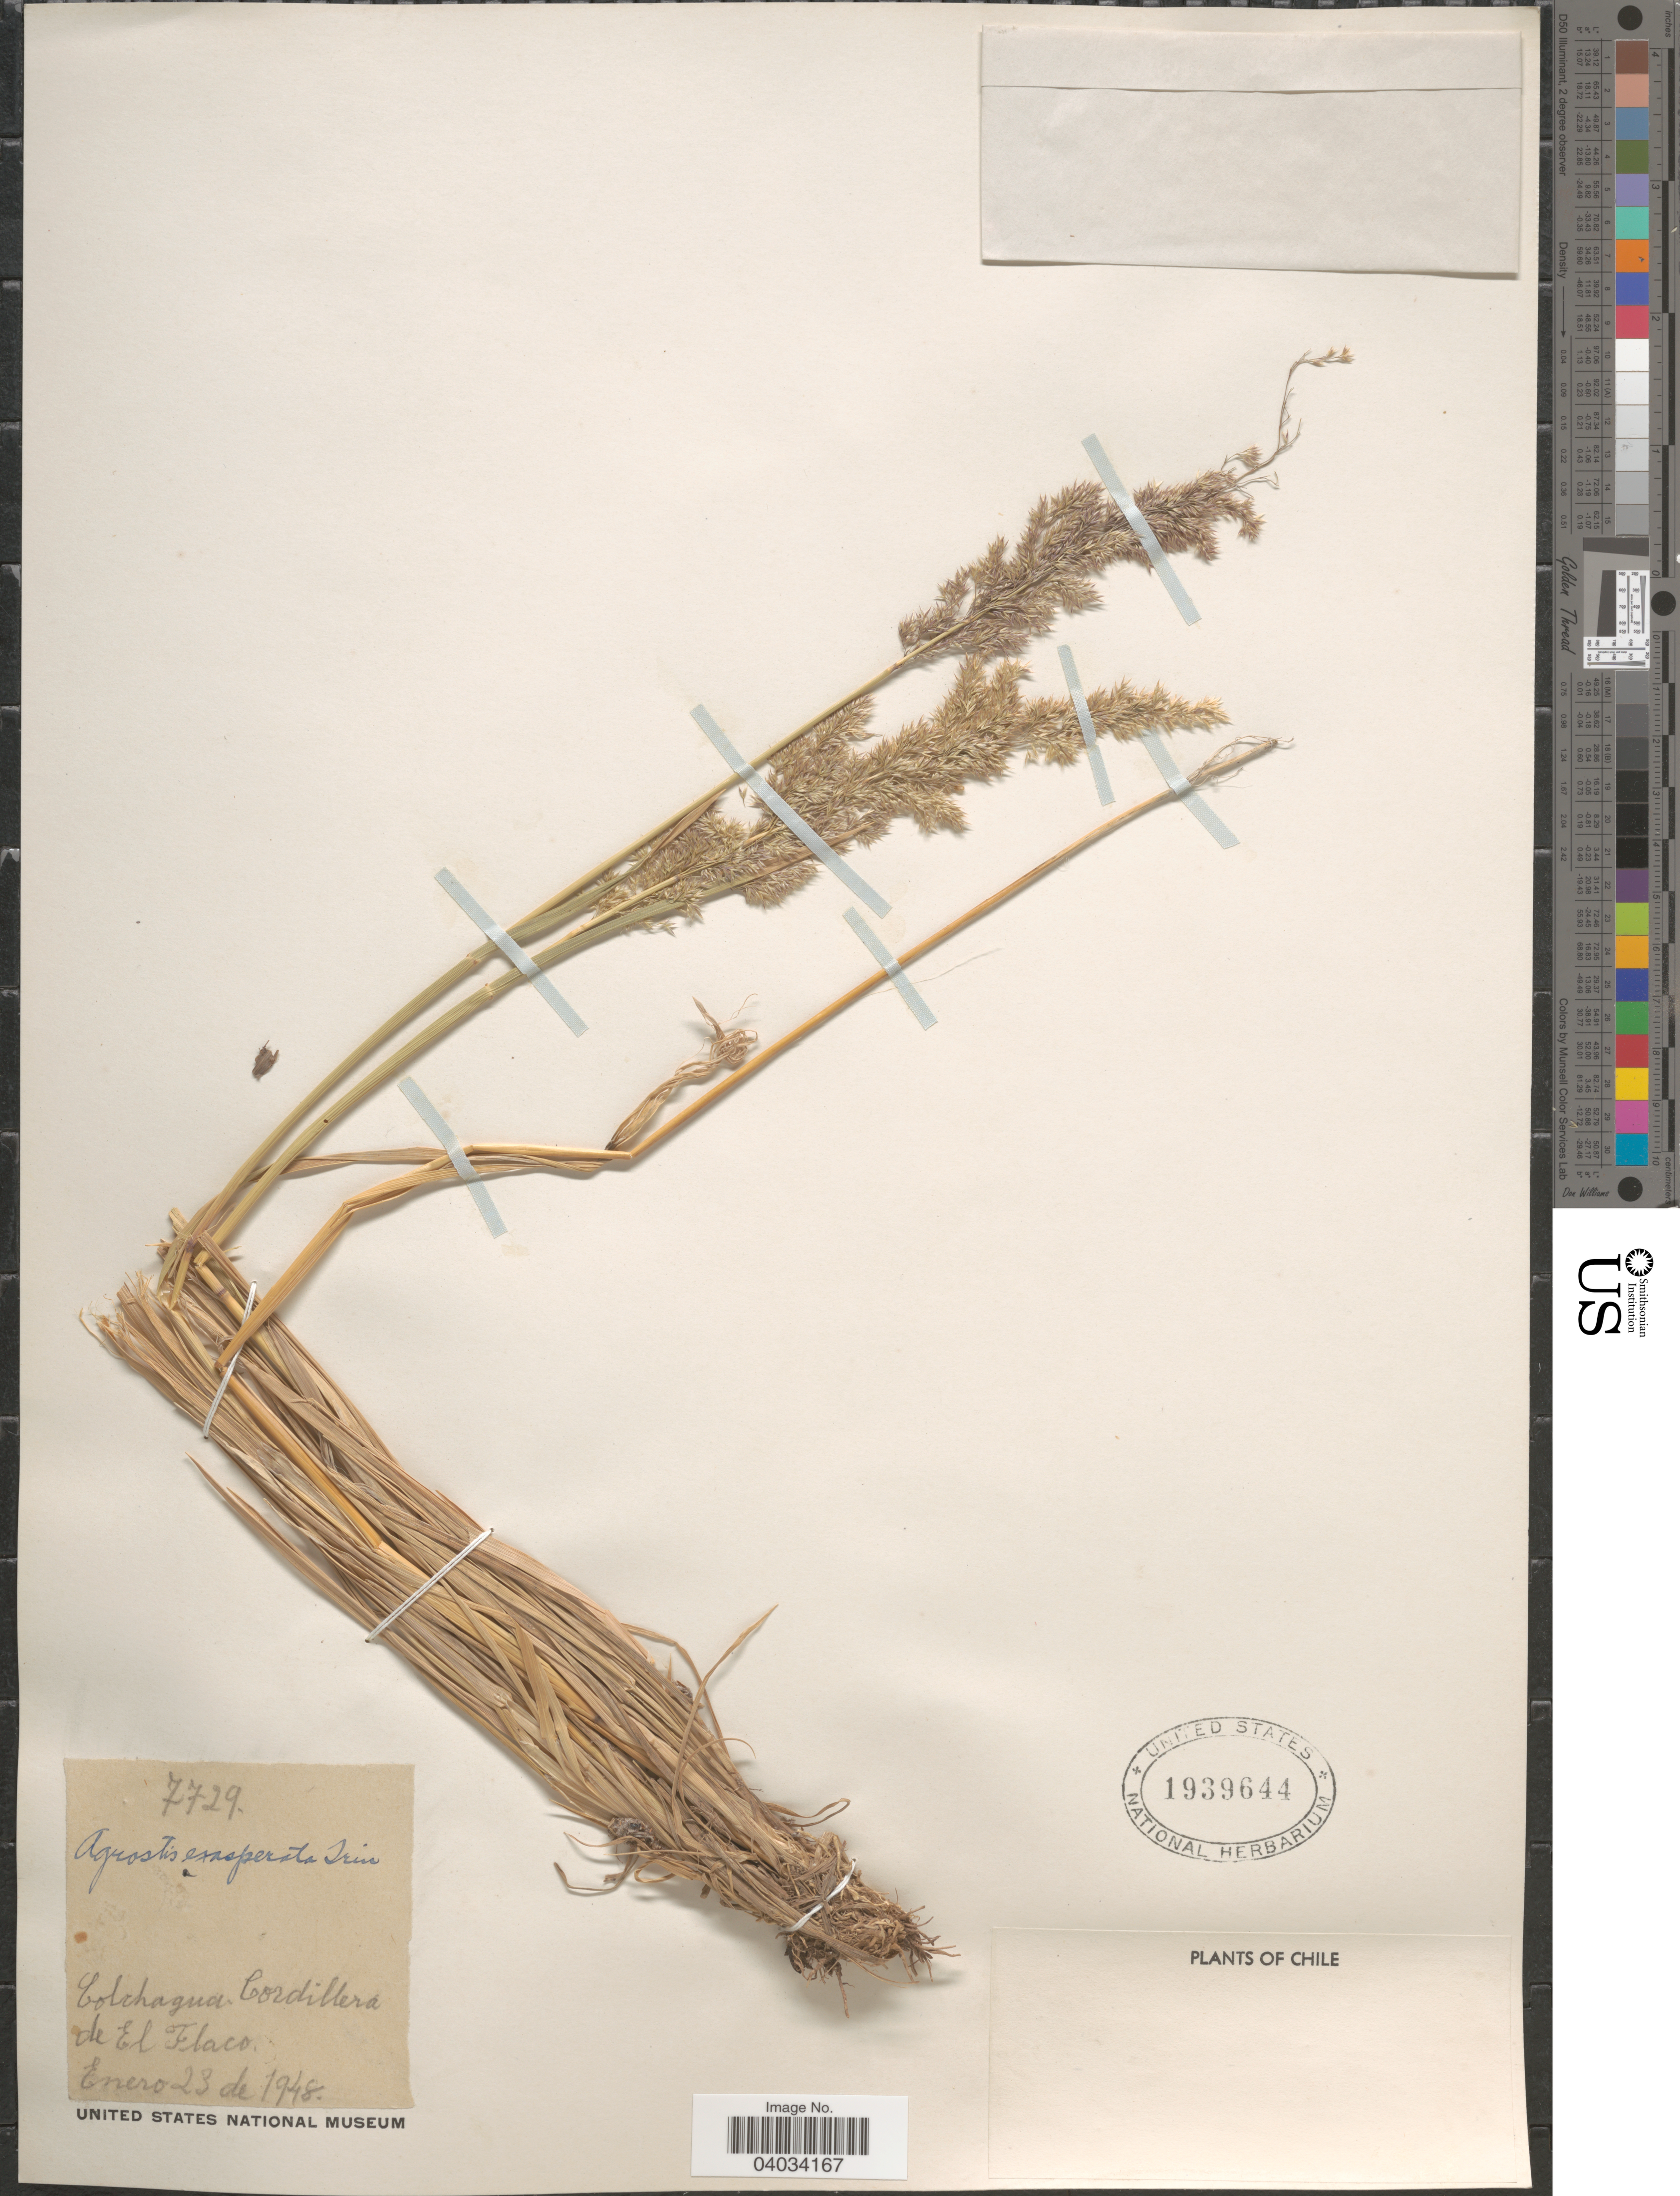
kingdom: Plantae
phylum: Tracheophyta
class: Liliopsida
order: Poales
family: Poaceae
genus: Polypogon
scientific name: Polypogon exasperatus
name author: (Trin.) Renvoize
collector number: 7729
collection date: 1948-01-23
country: Chile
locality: Colchagua-Cordillera de El Flaco.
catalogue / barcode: US 1939644